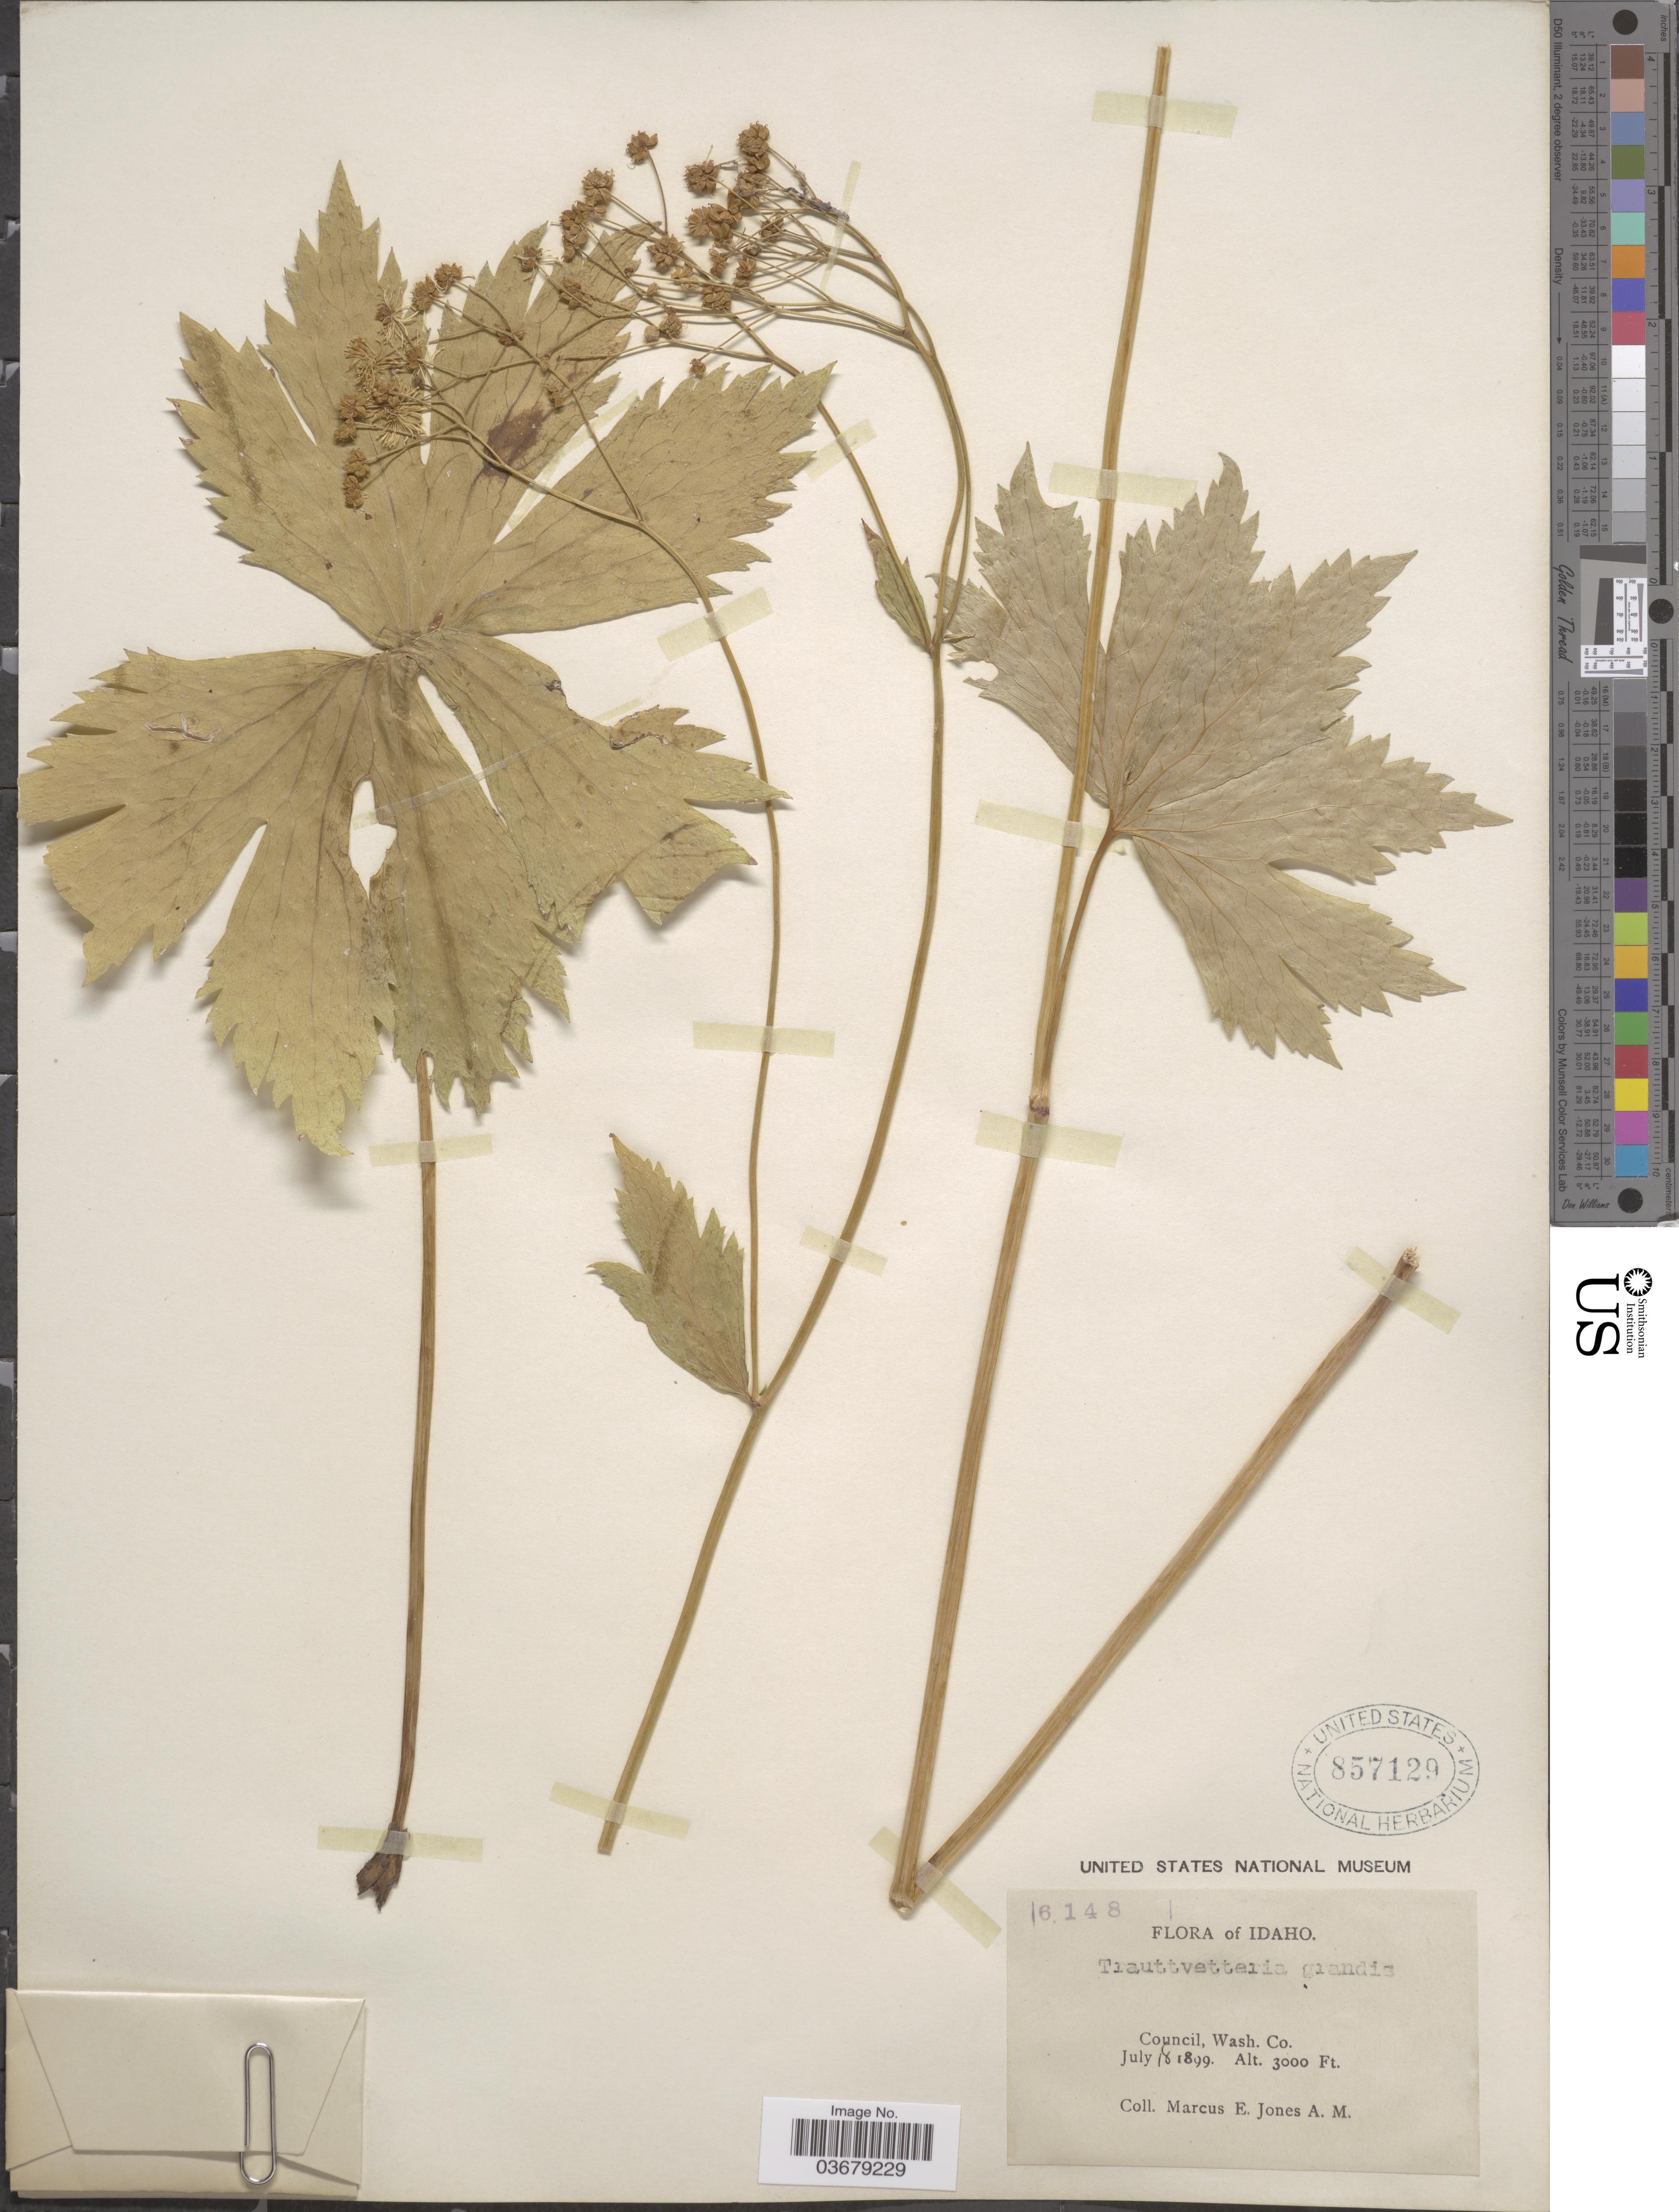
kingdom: Plantae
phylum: Tracheophyta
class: Magnoliopsida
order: Ranunculales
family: Ranunculaceae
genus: Trautvetteria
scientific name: Trautvetteria caroliniensis var. grandis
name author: (Water) Vail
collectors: M. E. Jones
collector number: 6148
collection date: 1899-07-18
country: United States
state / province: Idaho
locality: Council, Wash. Co.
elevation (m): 914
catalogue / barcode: US 857129